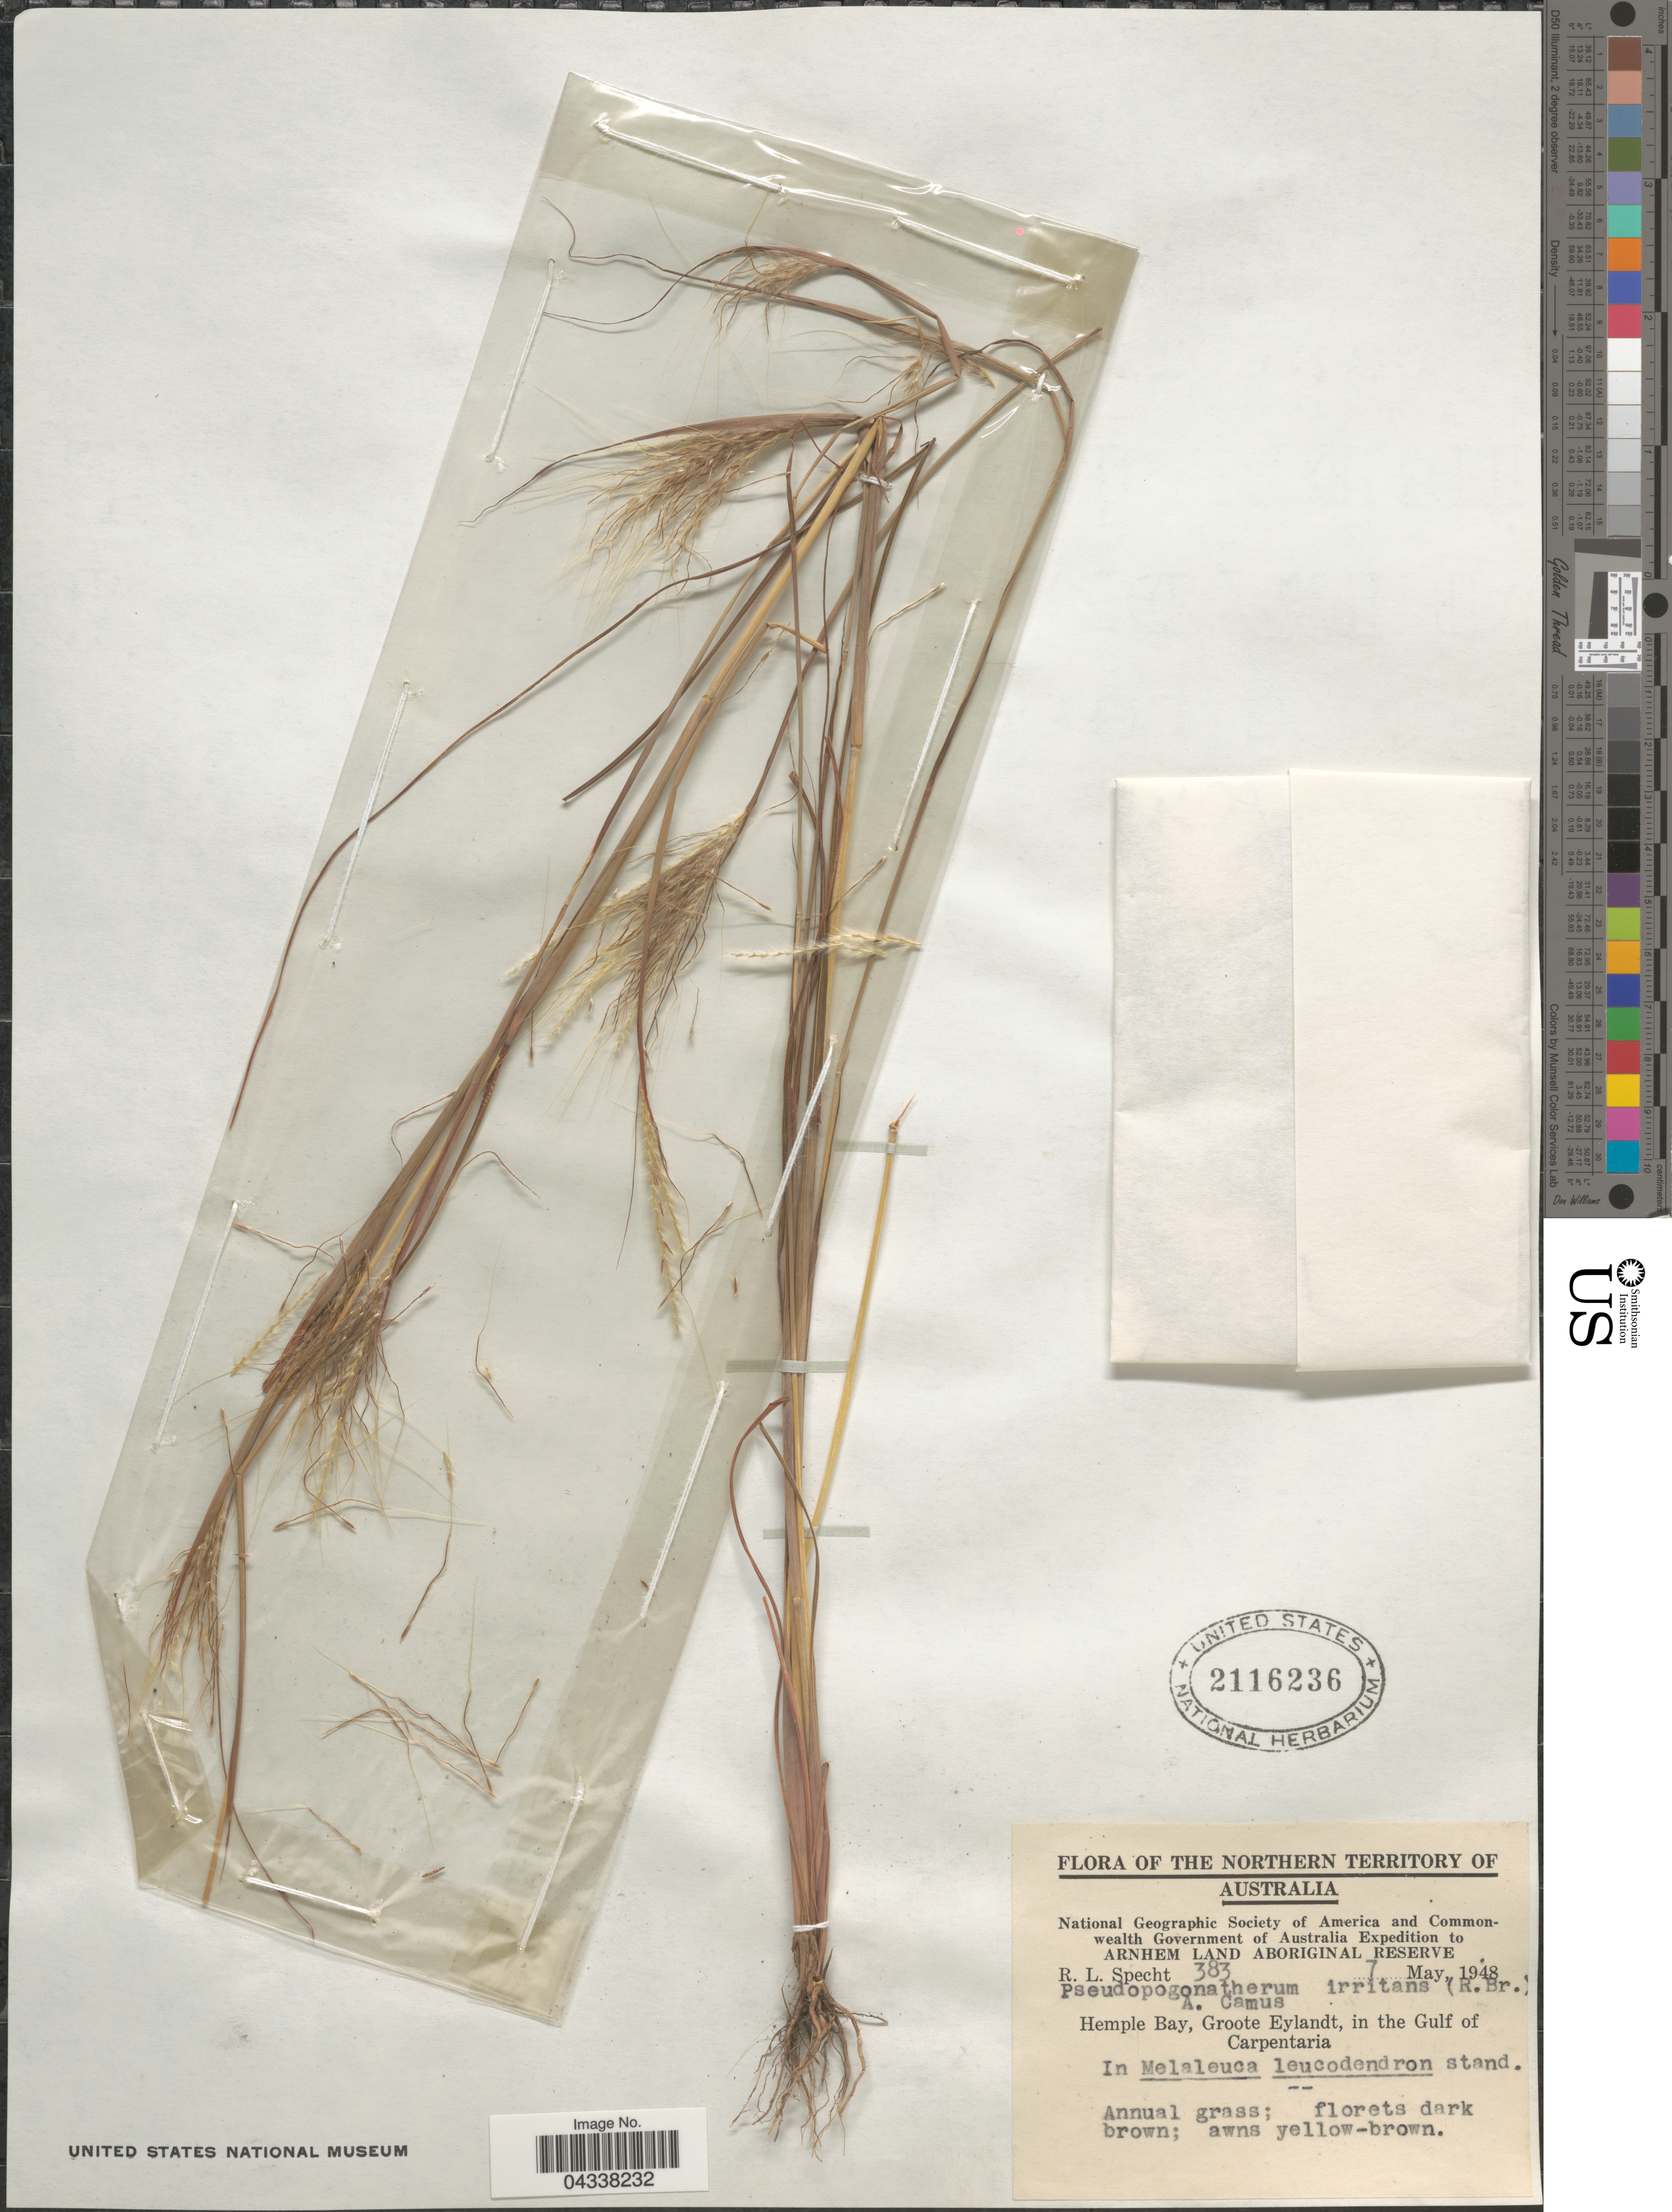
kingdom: Plantae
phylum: Tracheophyta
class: Liliopsida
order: Poales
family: Poaceae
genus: Pseudopogonatherum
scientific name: Pseudopogonatherum irritans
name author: (R. Br.) A. Camus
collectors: R. L. Specht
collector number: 383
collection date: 1948-05-07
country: Australia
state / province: Northern Territory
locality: National Geographic Society of America and Commonwealth Government of Australia Expedition to Arnhem Land Aboriginal Reserve. Hemple Bay, Groote Eylandt, in the Gulf of Carpentaria.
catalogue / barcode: US 2116236